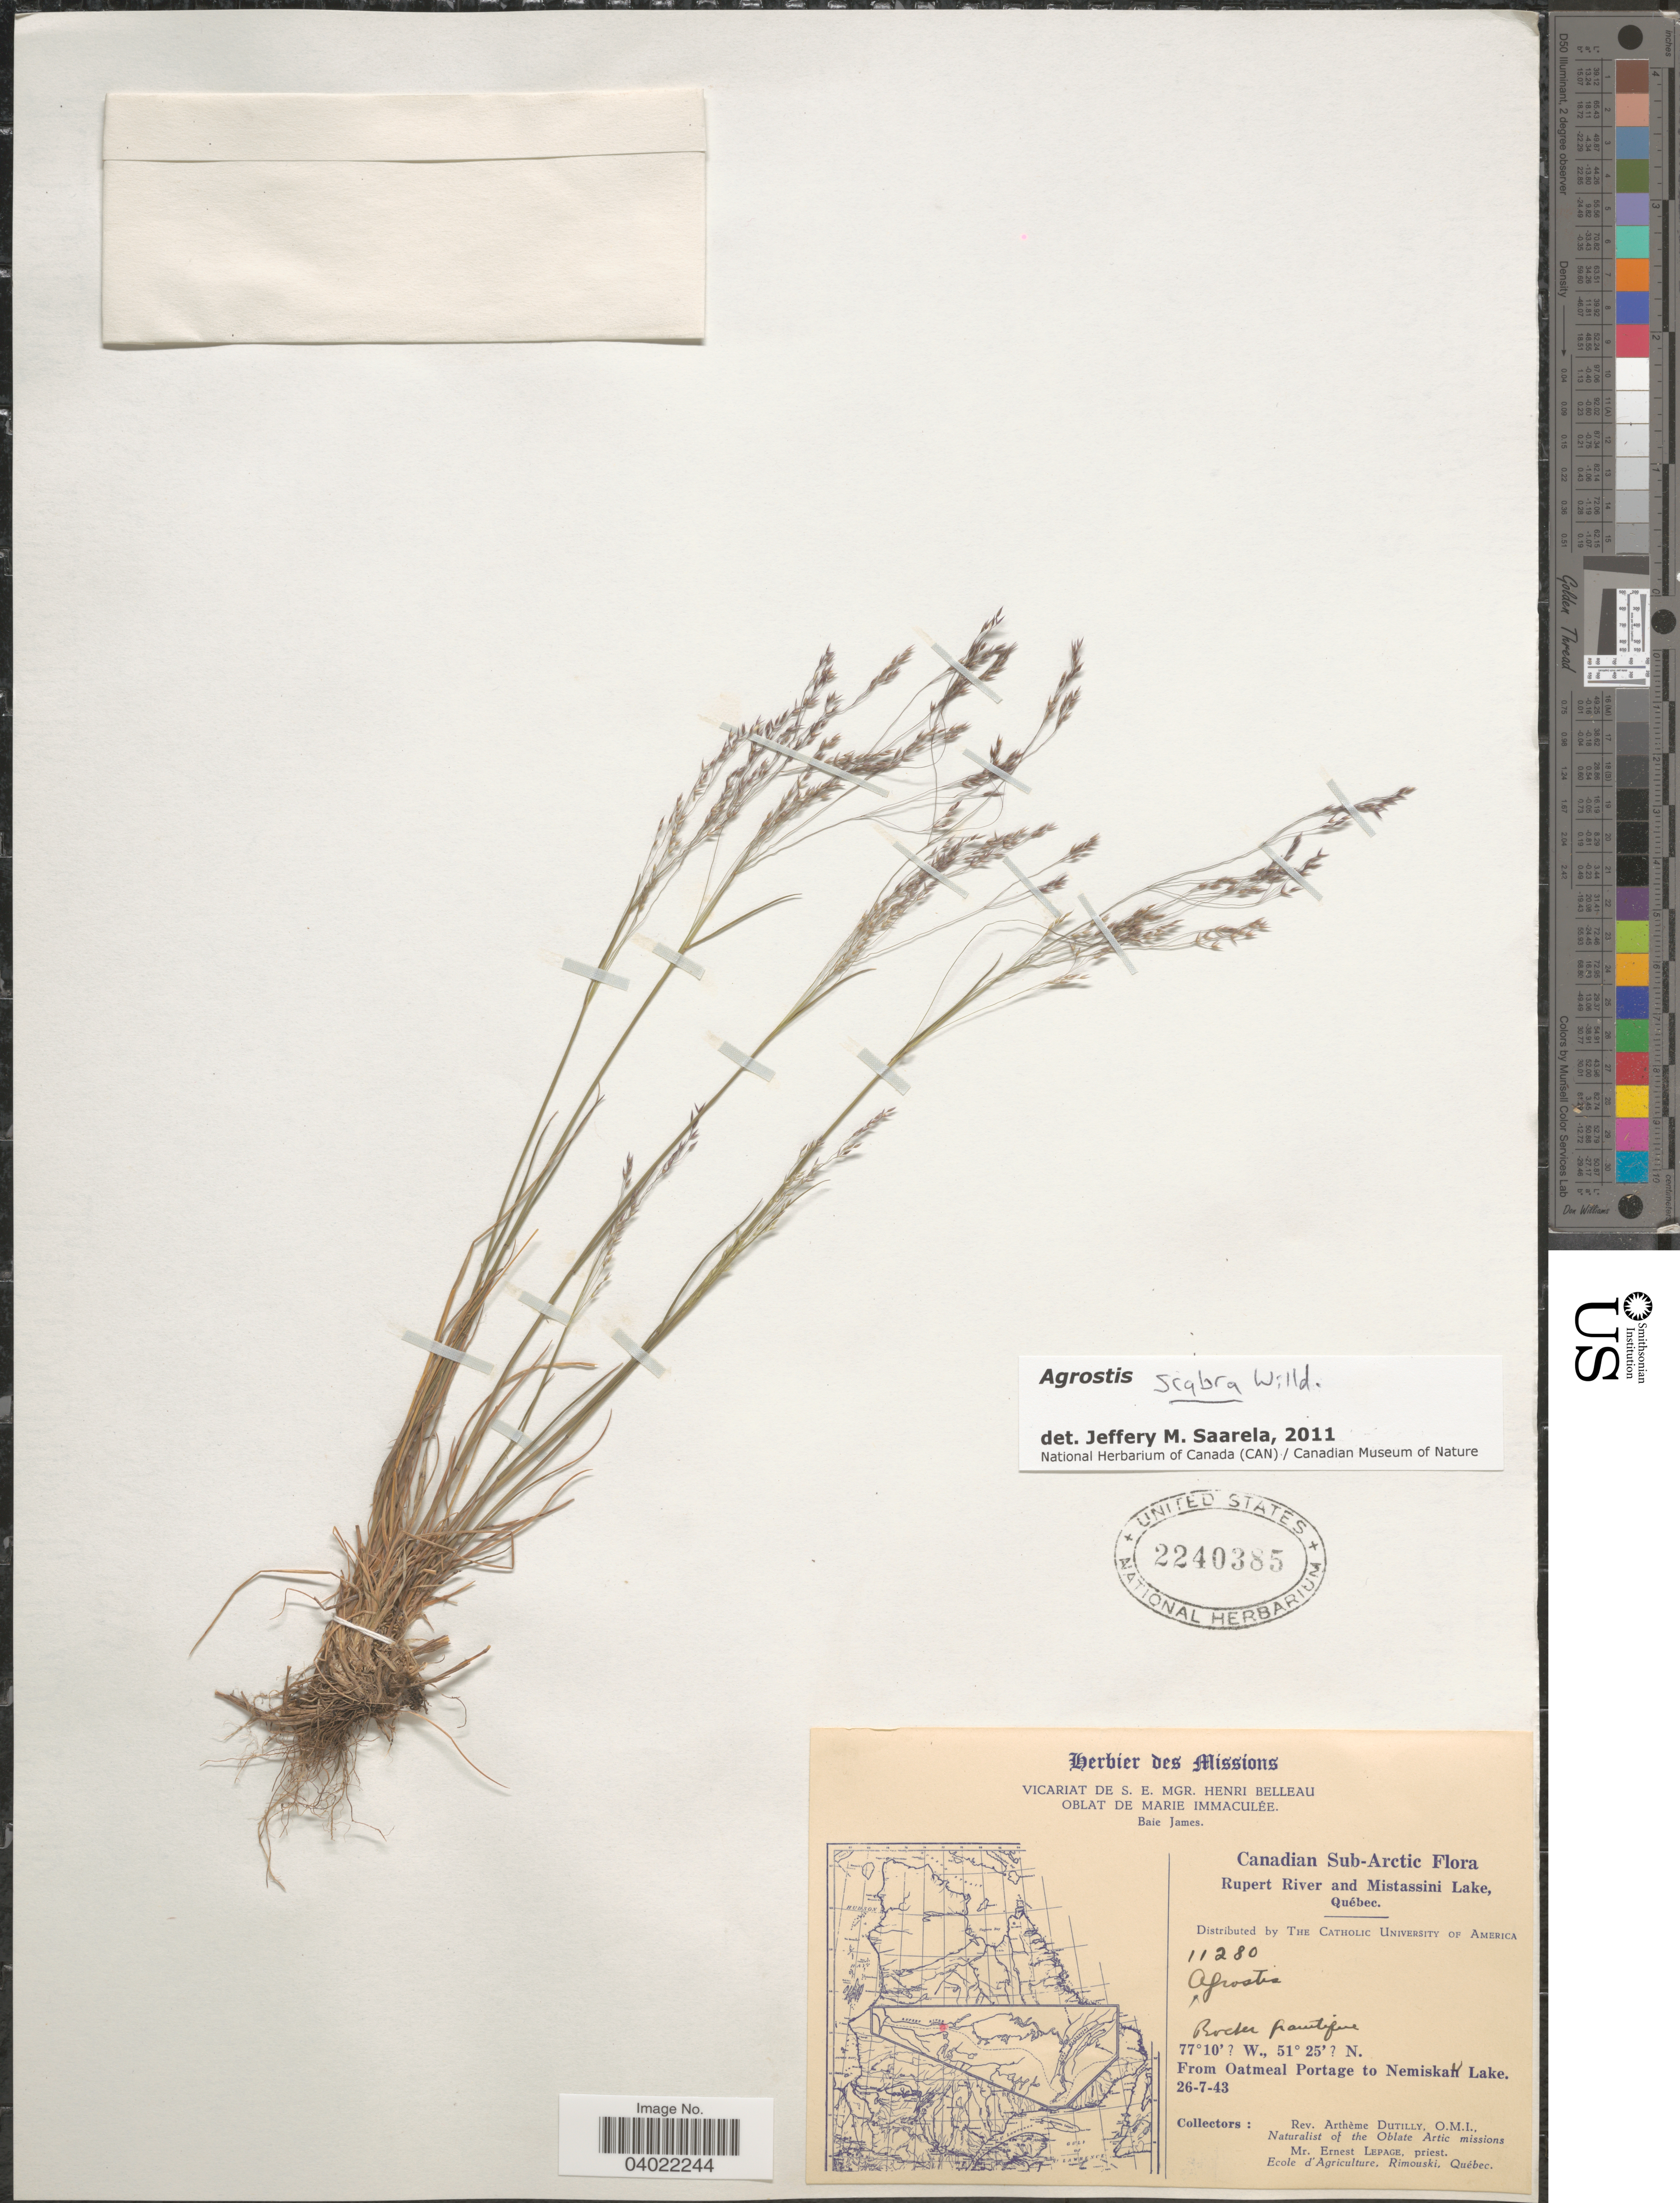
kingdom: Plantae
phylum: Tracheophyta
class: Liliopsida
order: Poales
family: Poaceae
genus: Agrostis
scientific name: Agrostis scabra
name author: Willd.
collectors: A. Dutilly & E. Lepage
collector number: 11280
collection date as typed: Transcribed d/m/y: 26/7/43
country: Canada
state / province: Quebec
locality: Canadian Sub-Arctic. Rupert River and Mistassini Lake. From Oatmeal Portage to Nemiskau Lake.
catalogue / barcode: US 2240385